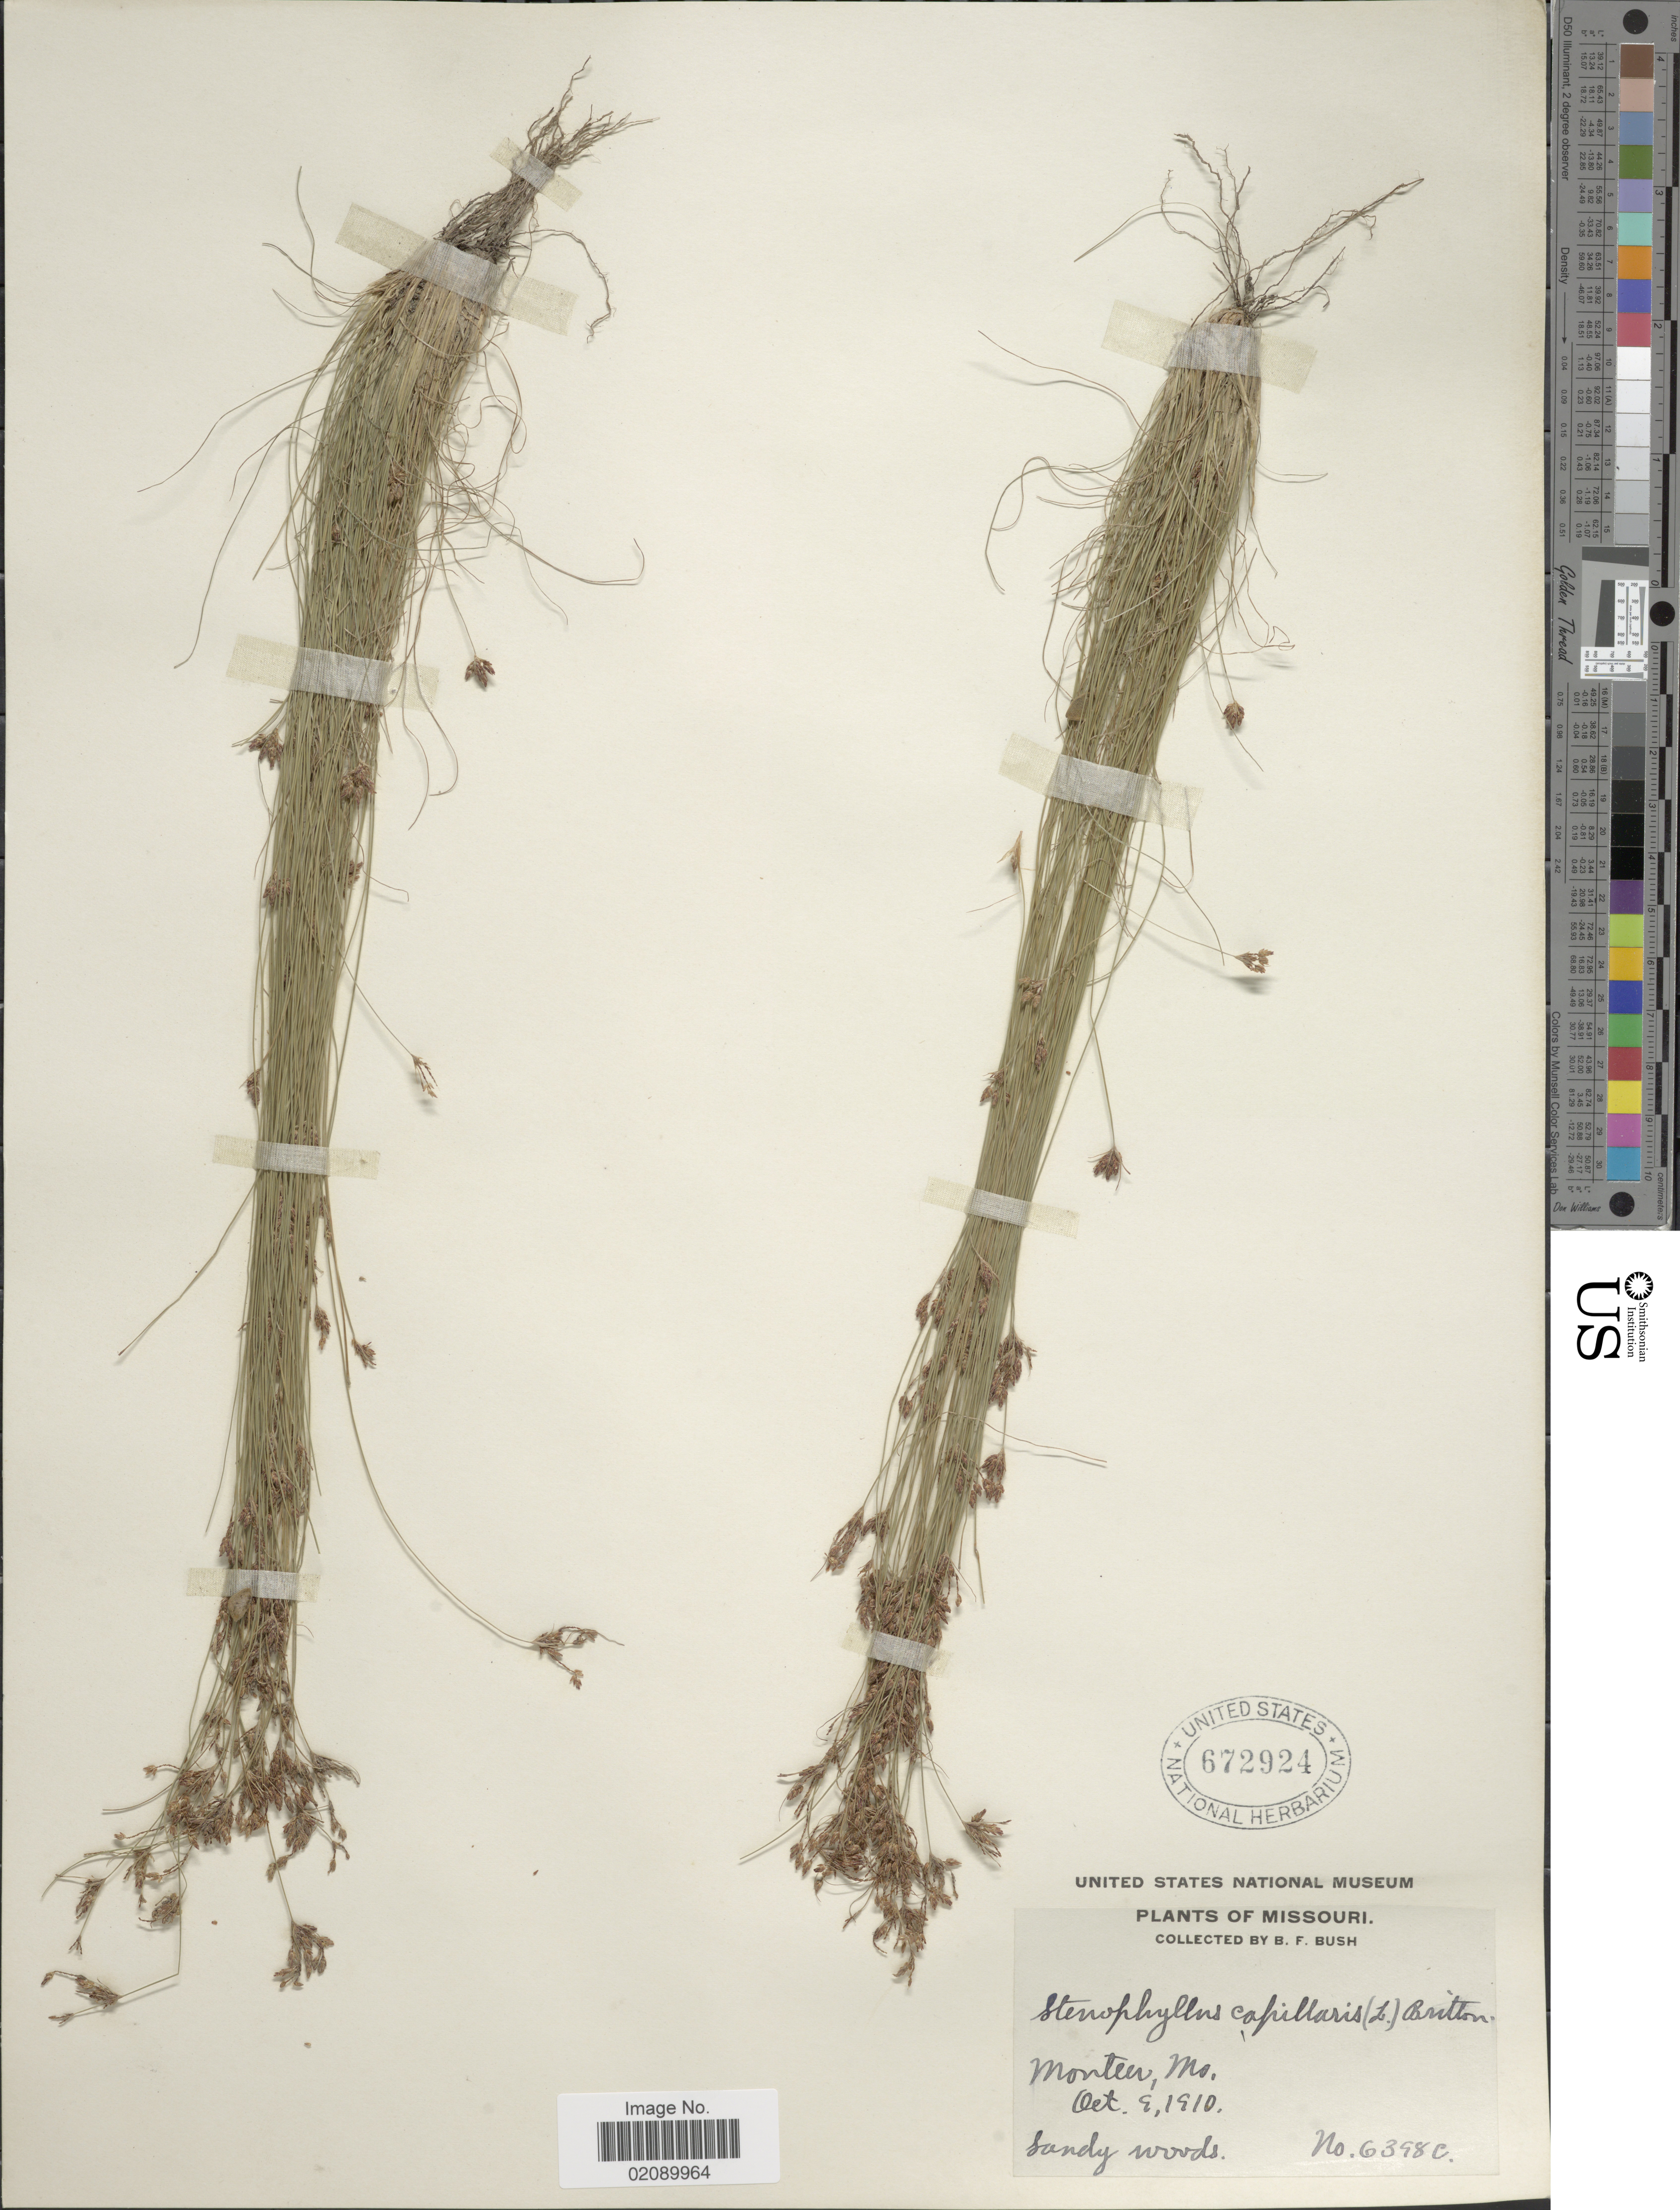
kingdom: Plantae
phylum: Tracheophyta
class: Liliopsida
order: Poales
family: Cyperaceae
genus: Bulbostylis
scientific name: Bulbostylis capillaris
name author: (L.) Kunth ex C.B. Clarke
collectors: B. F. Bush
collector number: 6398C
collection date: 1910-10-09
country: United States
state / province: Missouri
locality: Monteer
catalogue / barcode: US 672924